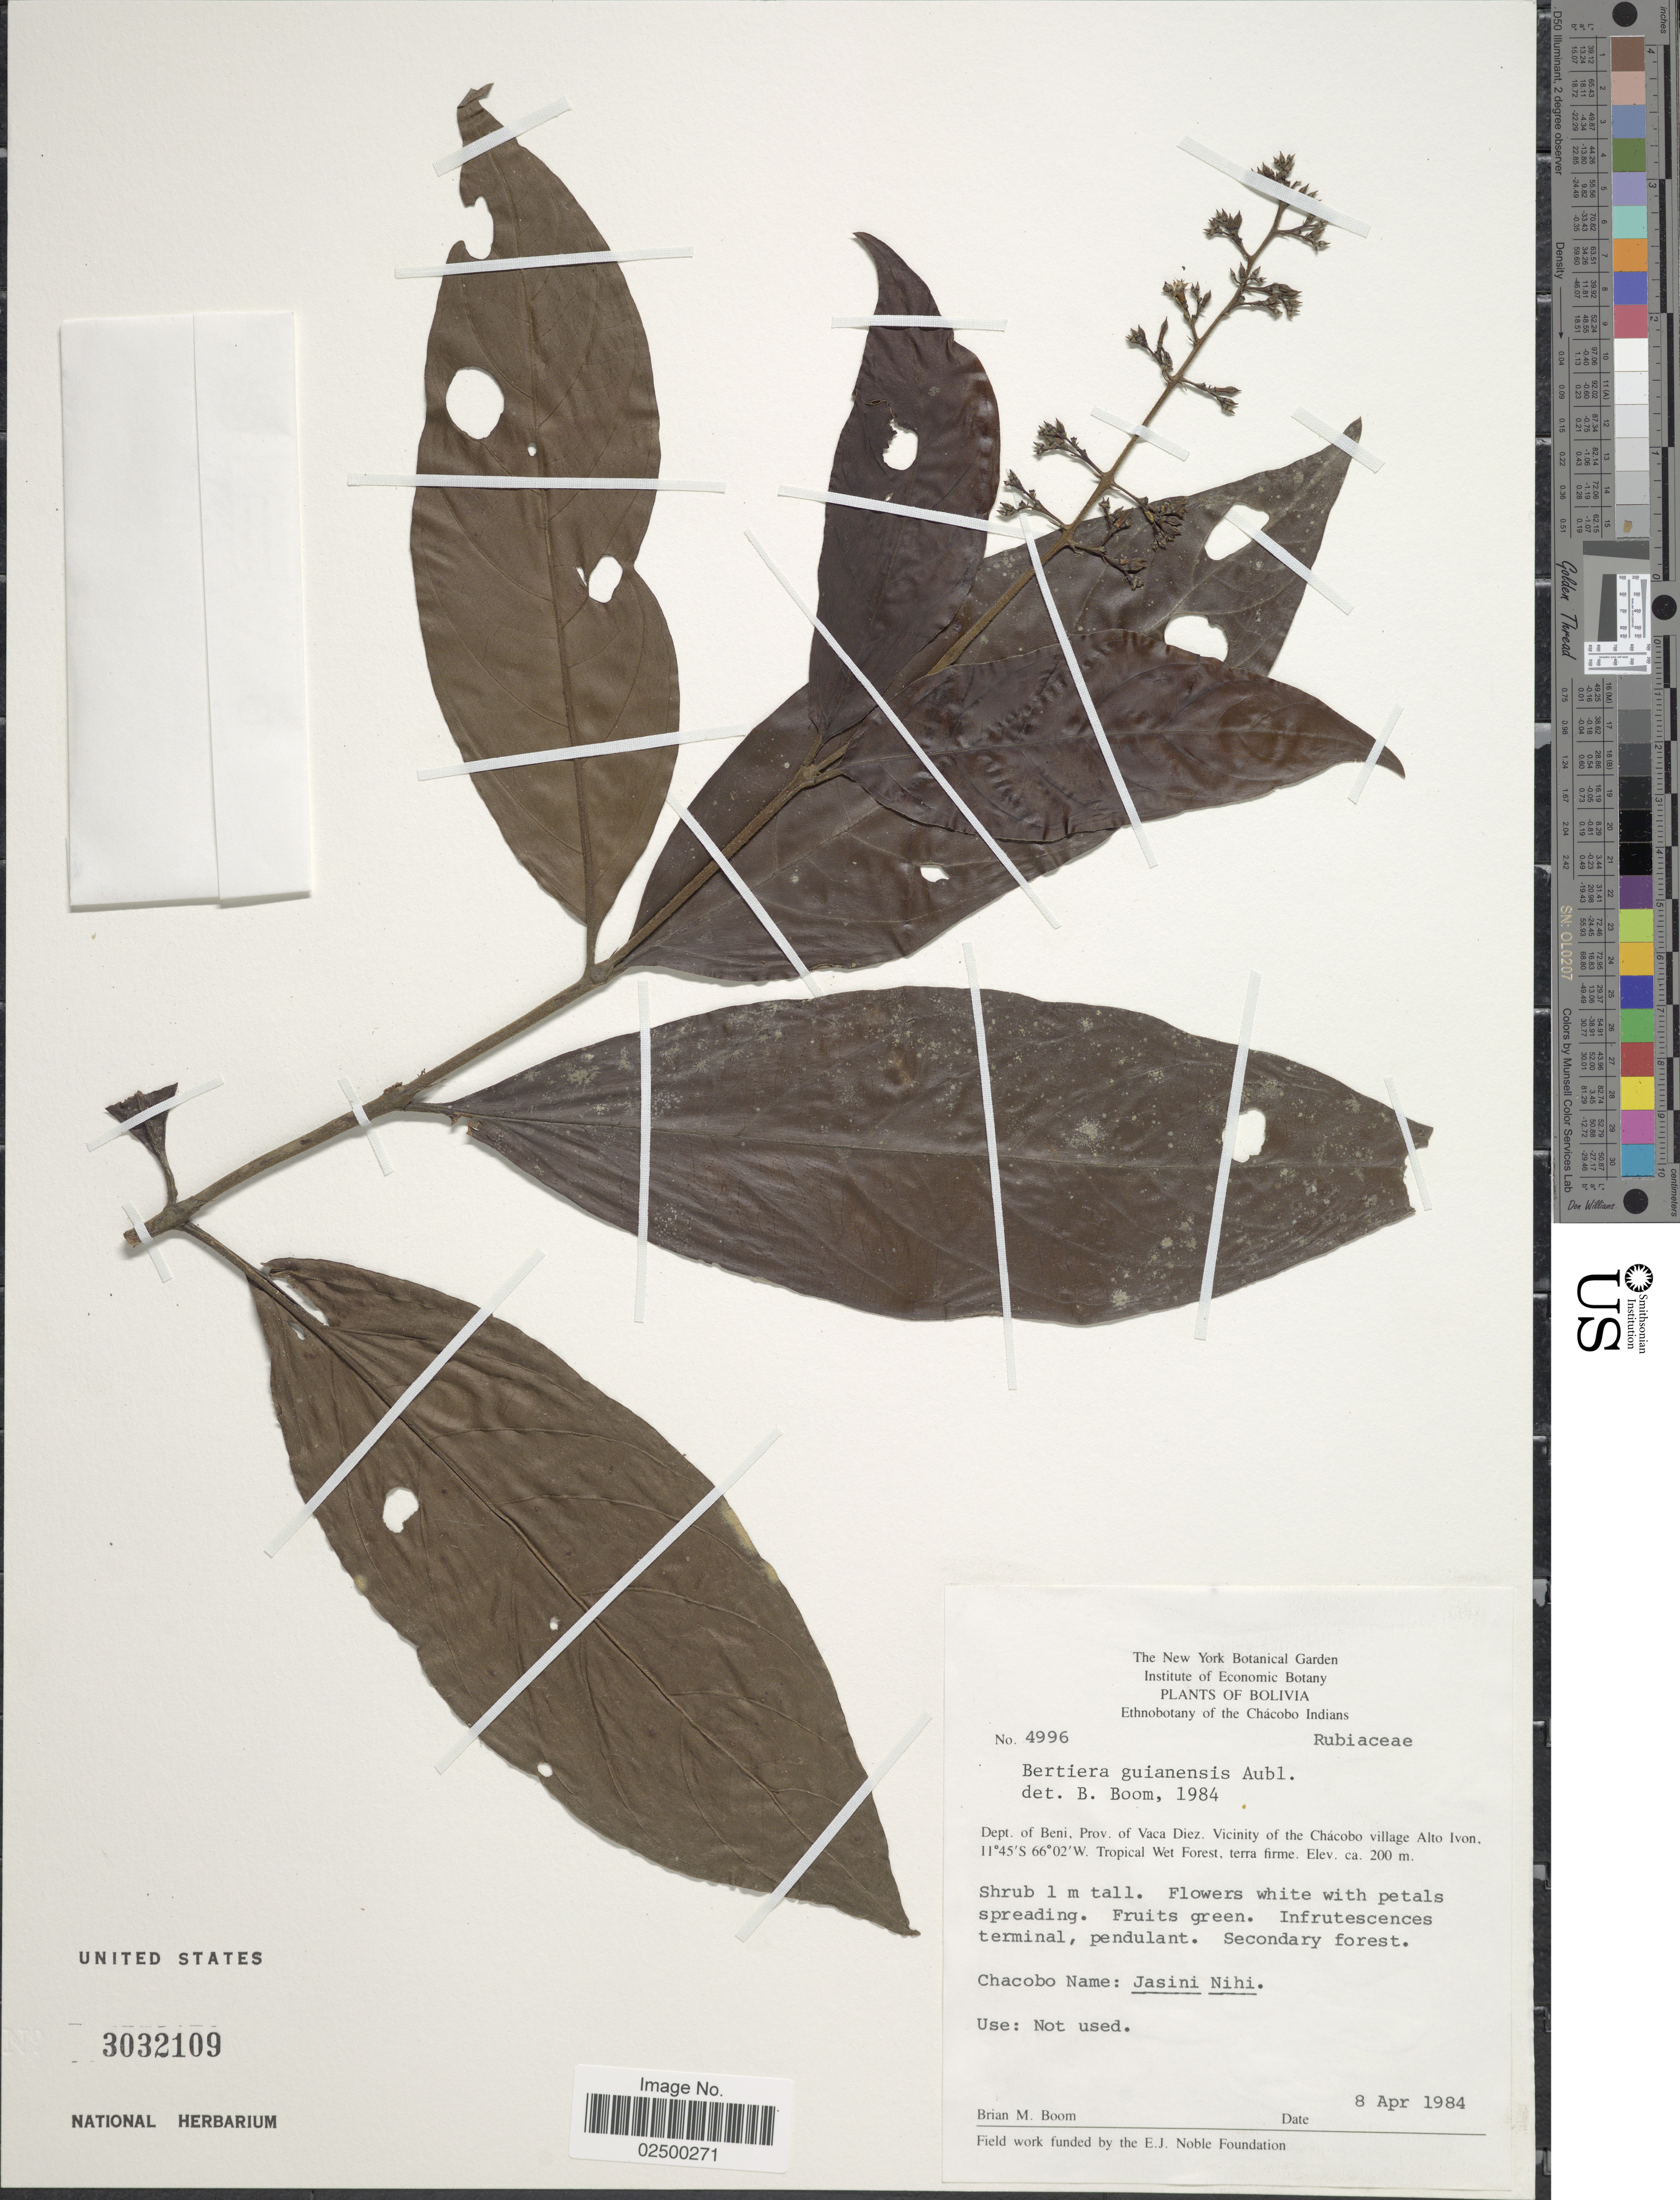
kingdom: Plantae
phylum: Tracheophyta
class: Magnoliopsida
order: Gentianales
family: Rubiaceae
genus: Bertiera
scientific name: Bertiera guianensis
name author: Aubl.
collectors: B. M. Boom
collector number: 4996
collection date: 1984-04-08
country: Bolivia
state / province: Beni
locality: Prov. of Vaca Diez, Vicinity of the Chacobo village Alto Ivon, Tropical Wet Forest, terra firme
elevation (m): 200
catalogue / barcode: US 3032109